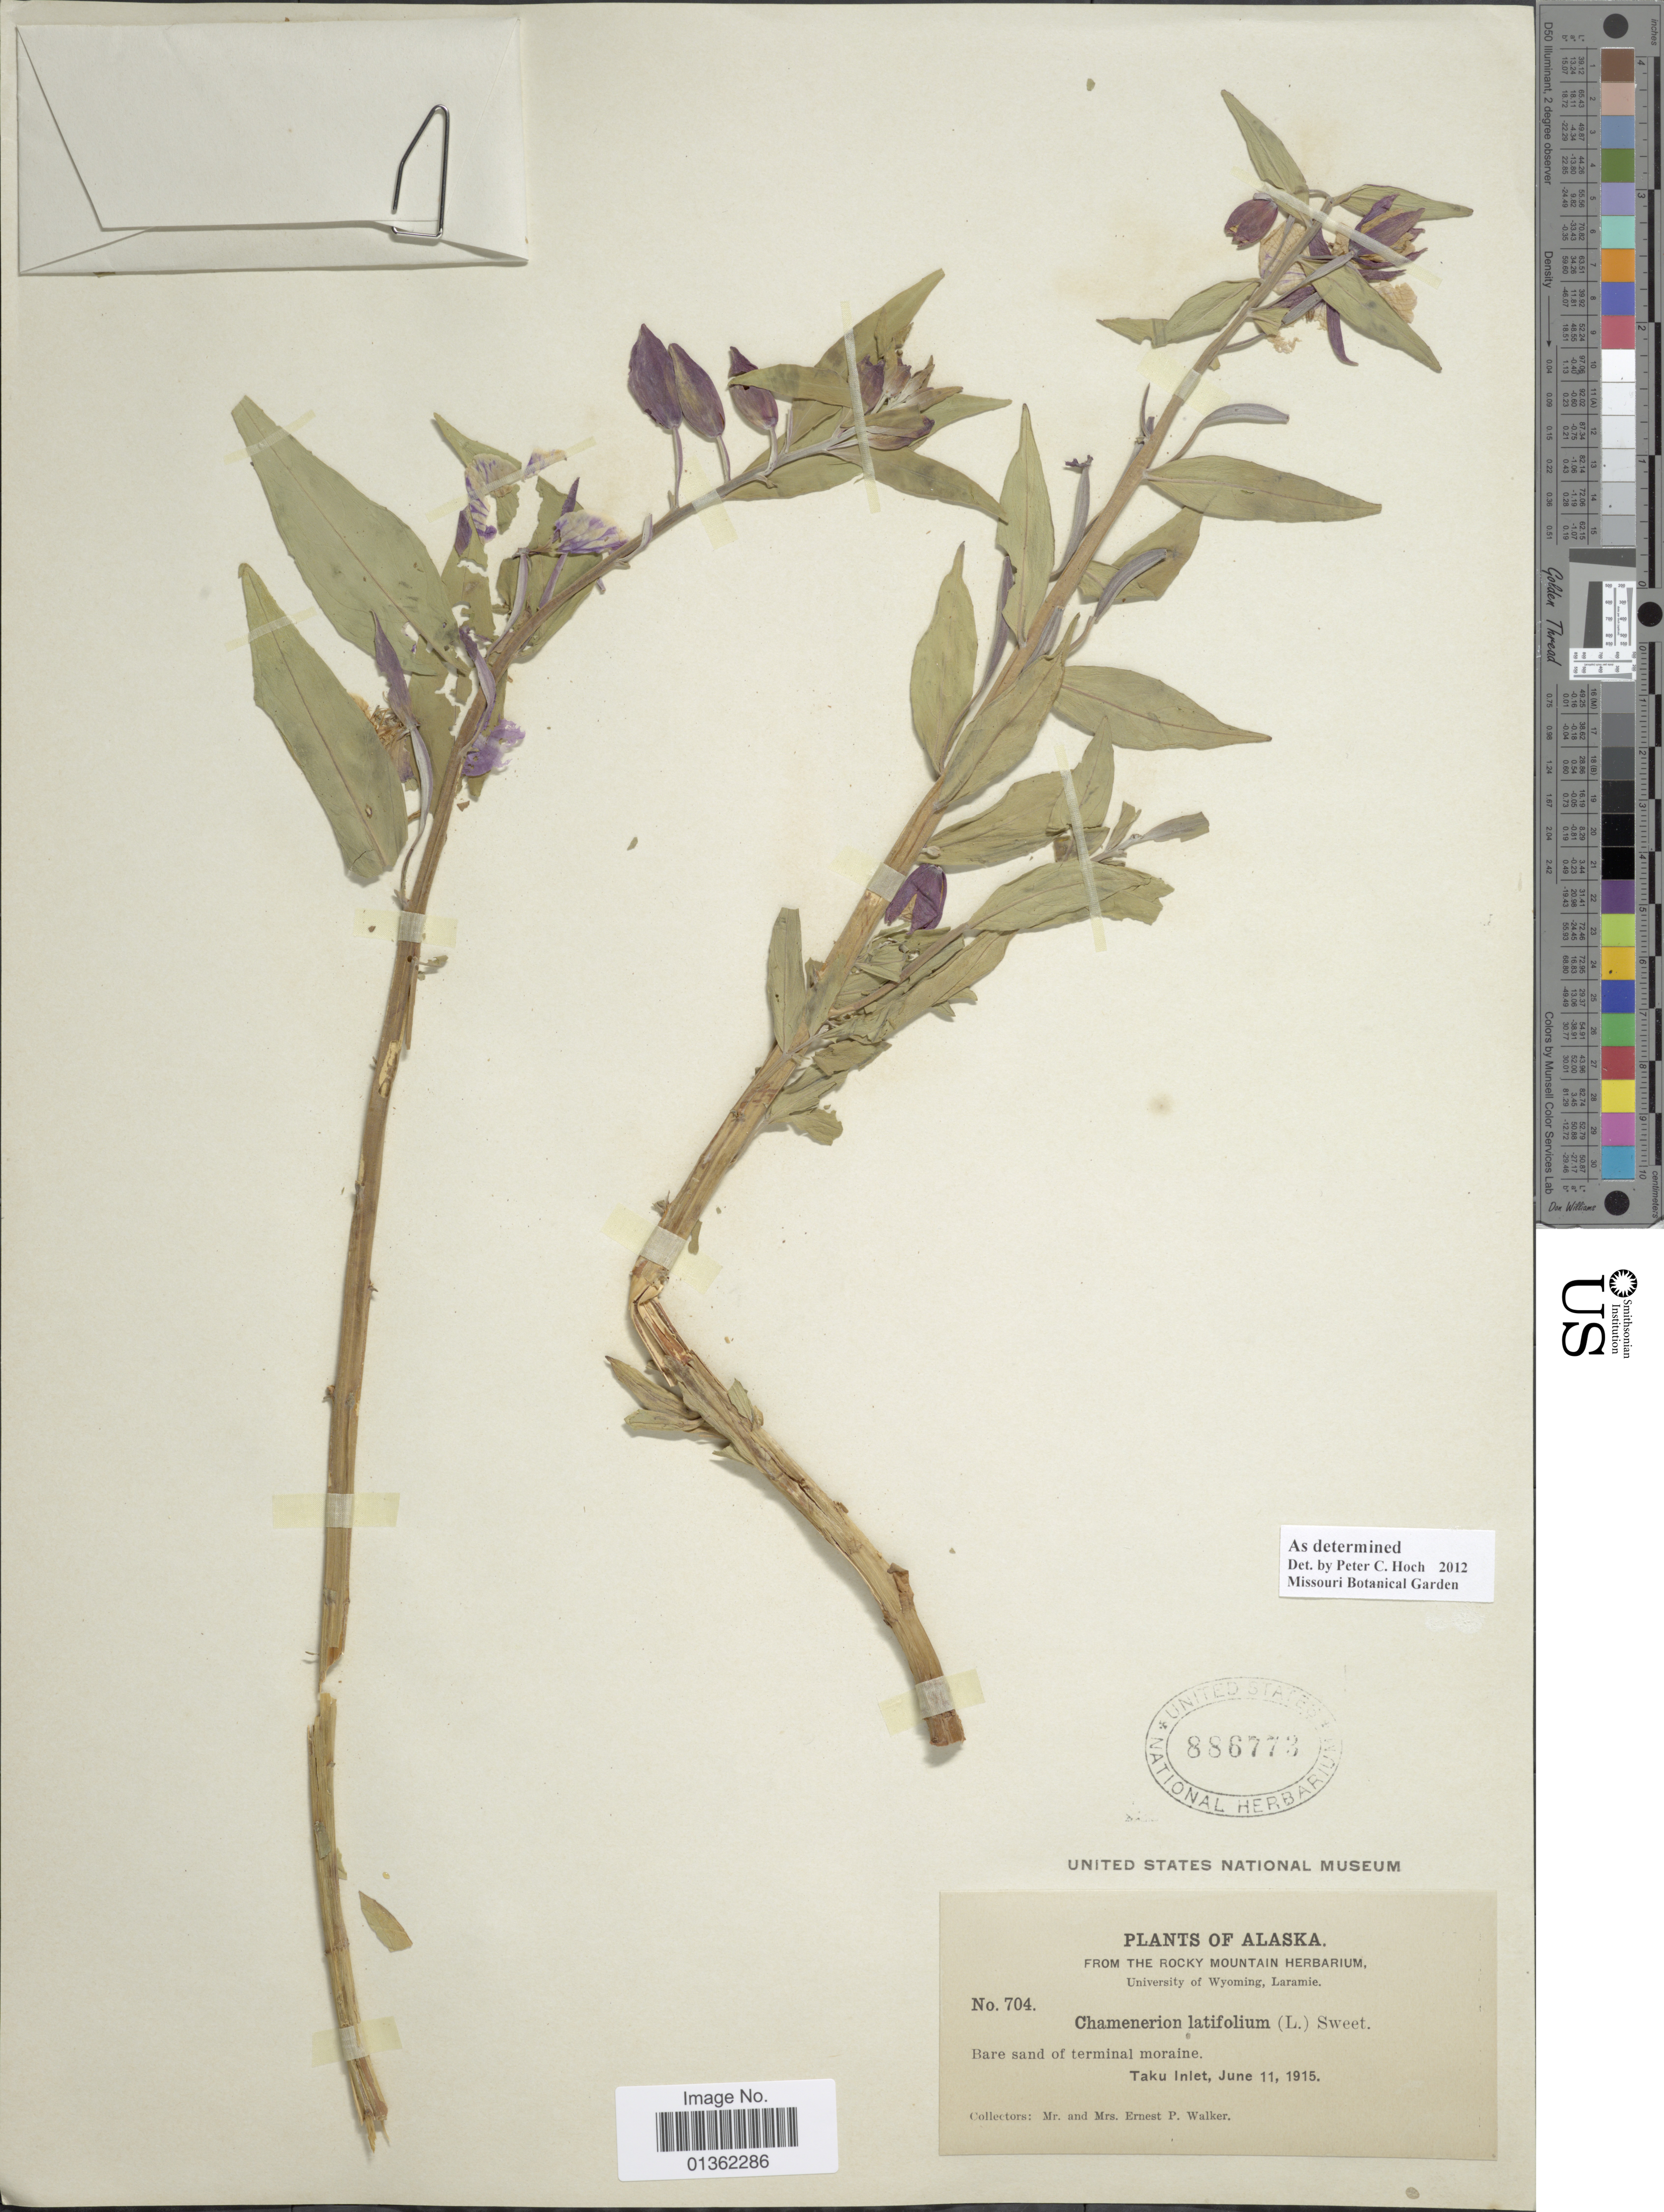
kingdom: Plantae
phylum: Tracheophyta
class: Magnoliopsida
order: Myrtales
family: Onagraceae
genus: Chamaenerion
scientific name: Chamaenerion latifolium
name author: (L.) Th. Fr. & Lange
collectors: E. P. Walker & E. P. Walker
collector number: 704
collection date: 1915-06-11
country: United States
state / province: Alaska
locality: Taku Inlet.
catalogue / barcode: US 886773